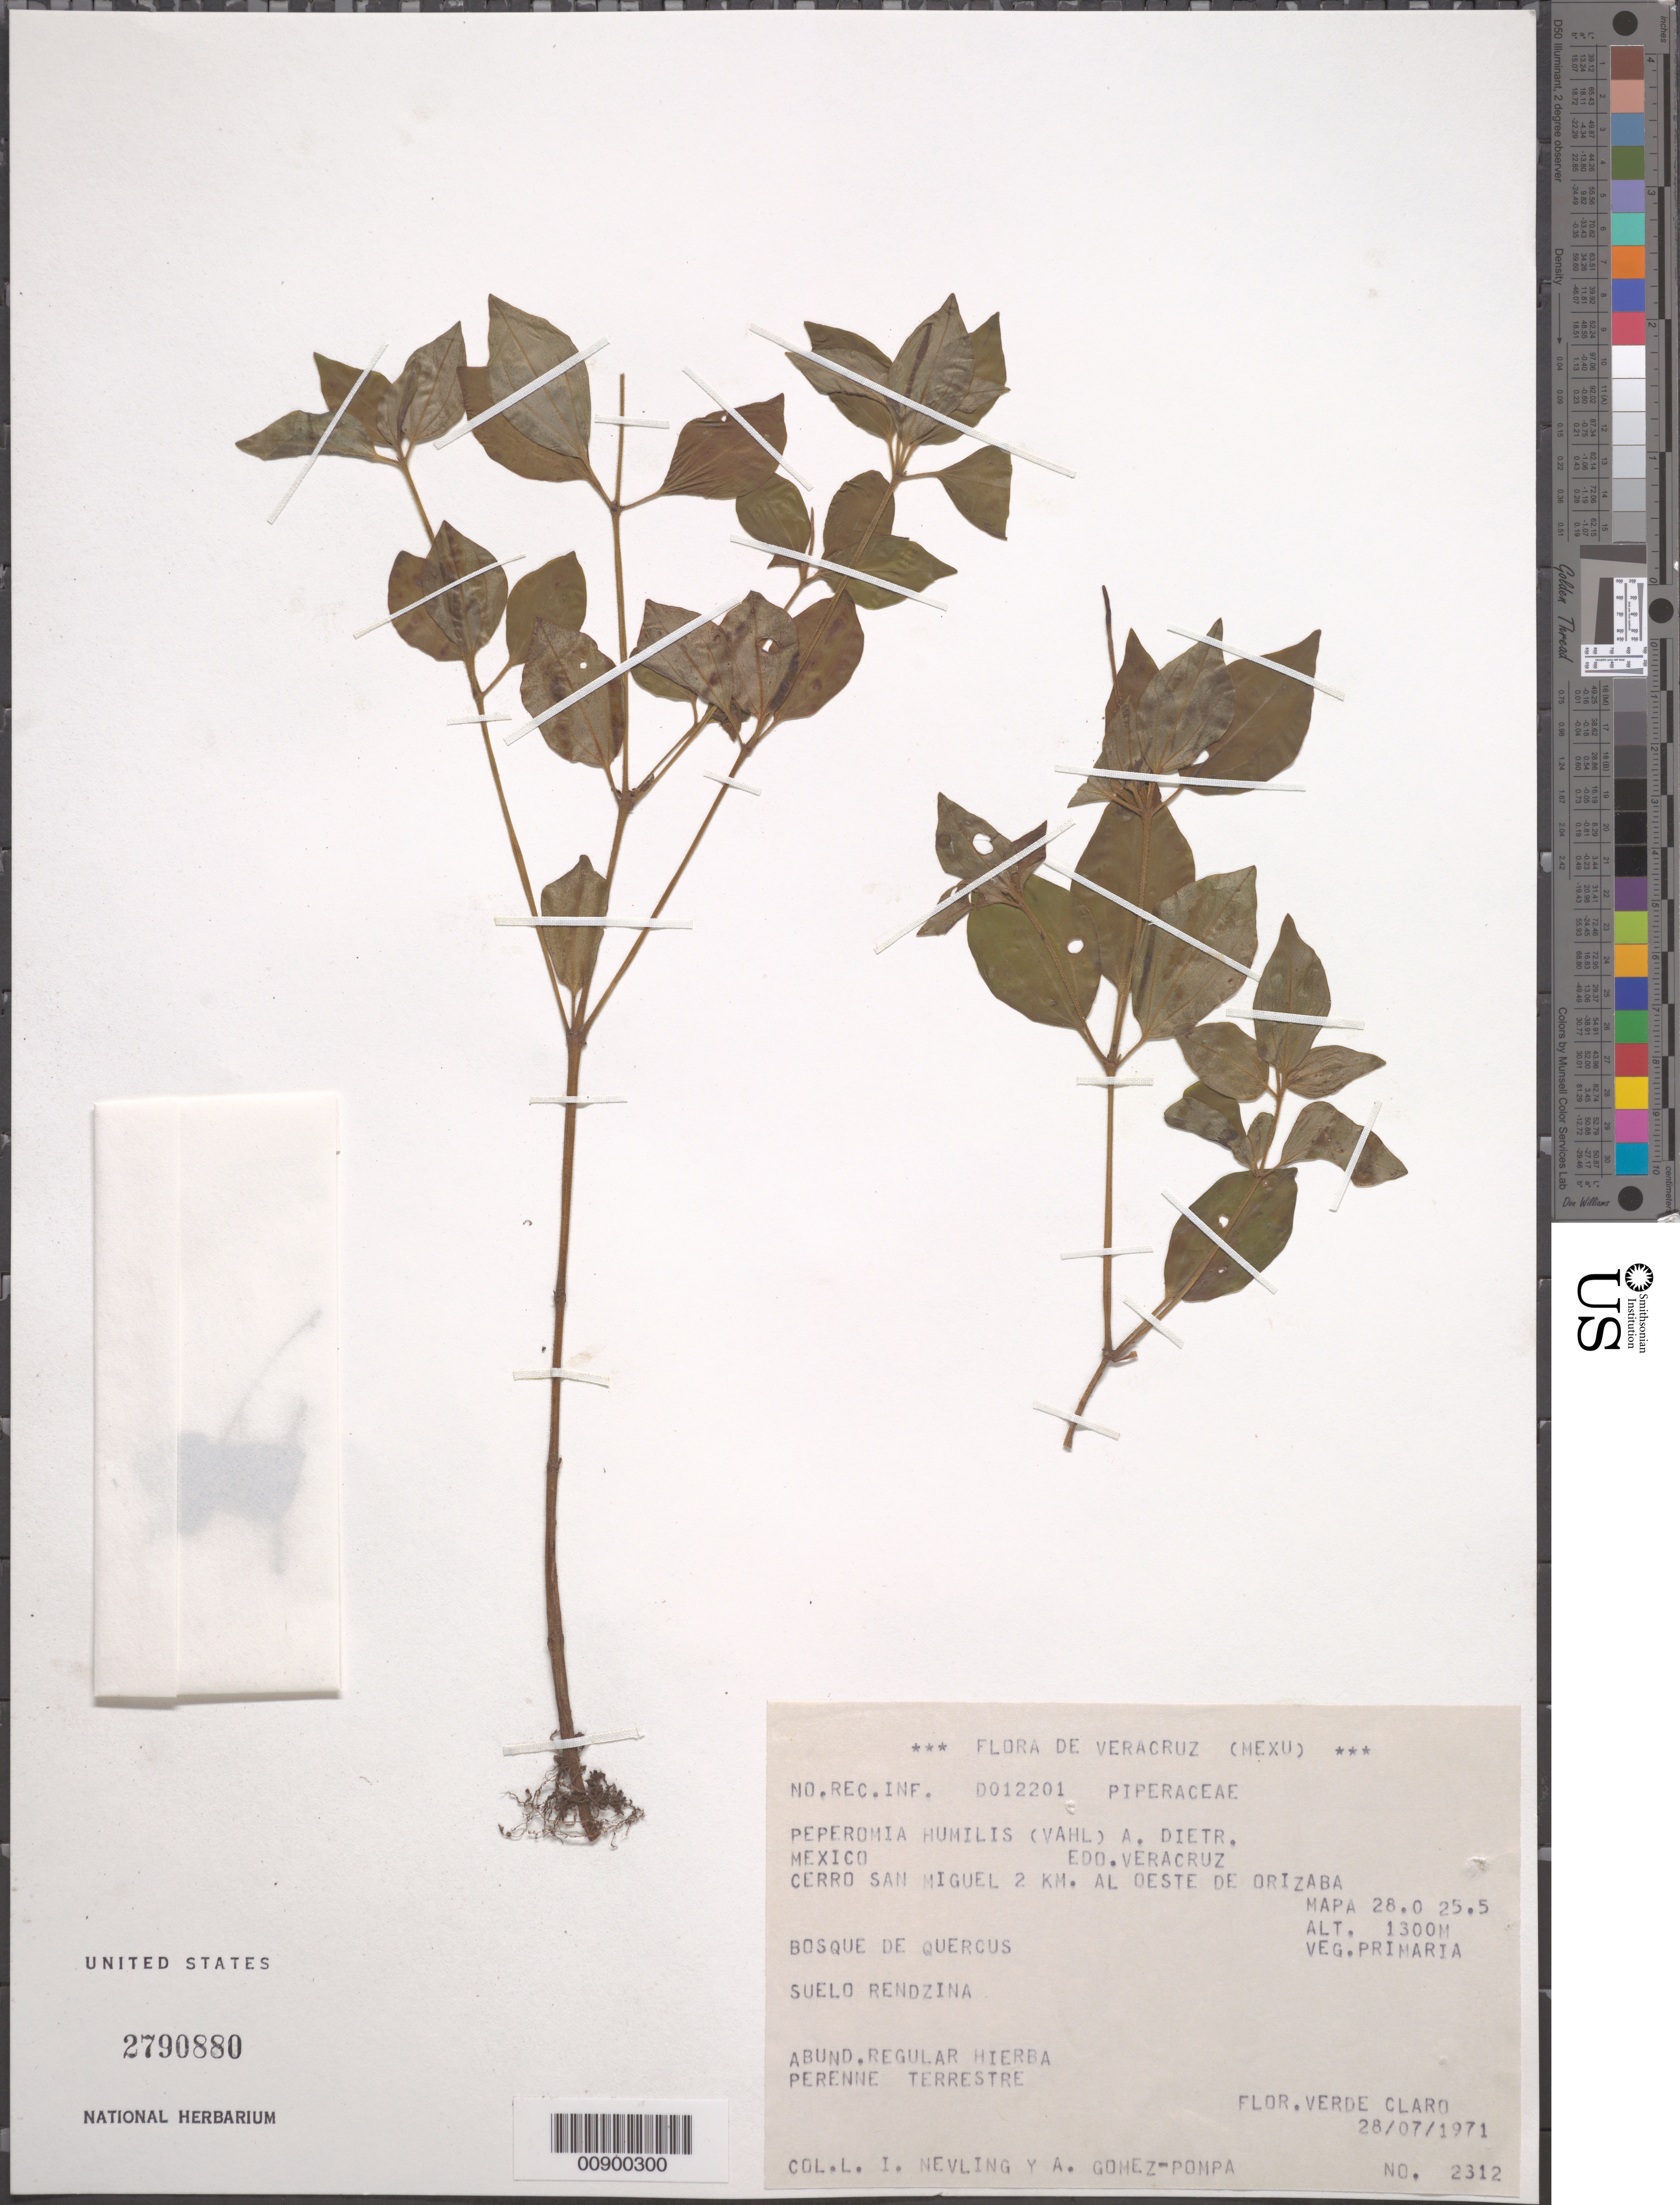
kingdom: Plantae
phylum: Tracheophyta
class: Magnoliopsida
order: Piperales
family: Piperaceae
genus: Peperomia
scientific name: Peperomia humilis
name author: (Vahl) A. Dietr.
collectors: L. Nevling & A. Gómez Pompa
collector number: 2312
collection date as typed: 28 Jul 1971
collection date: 1971-07-28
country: Mexico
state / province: Veracruz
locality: Cerro San Miguel 2 km. al oeste de Orizaba, Veracruz. Mapa 28.0 25.5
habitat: Bosque de Quercus. Veg. Primaria. Suelo rendzina.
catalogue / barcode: US 2790880